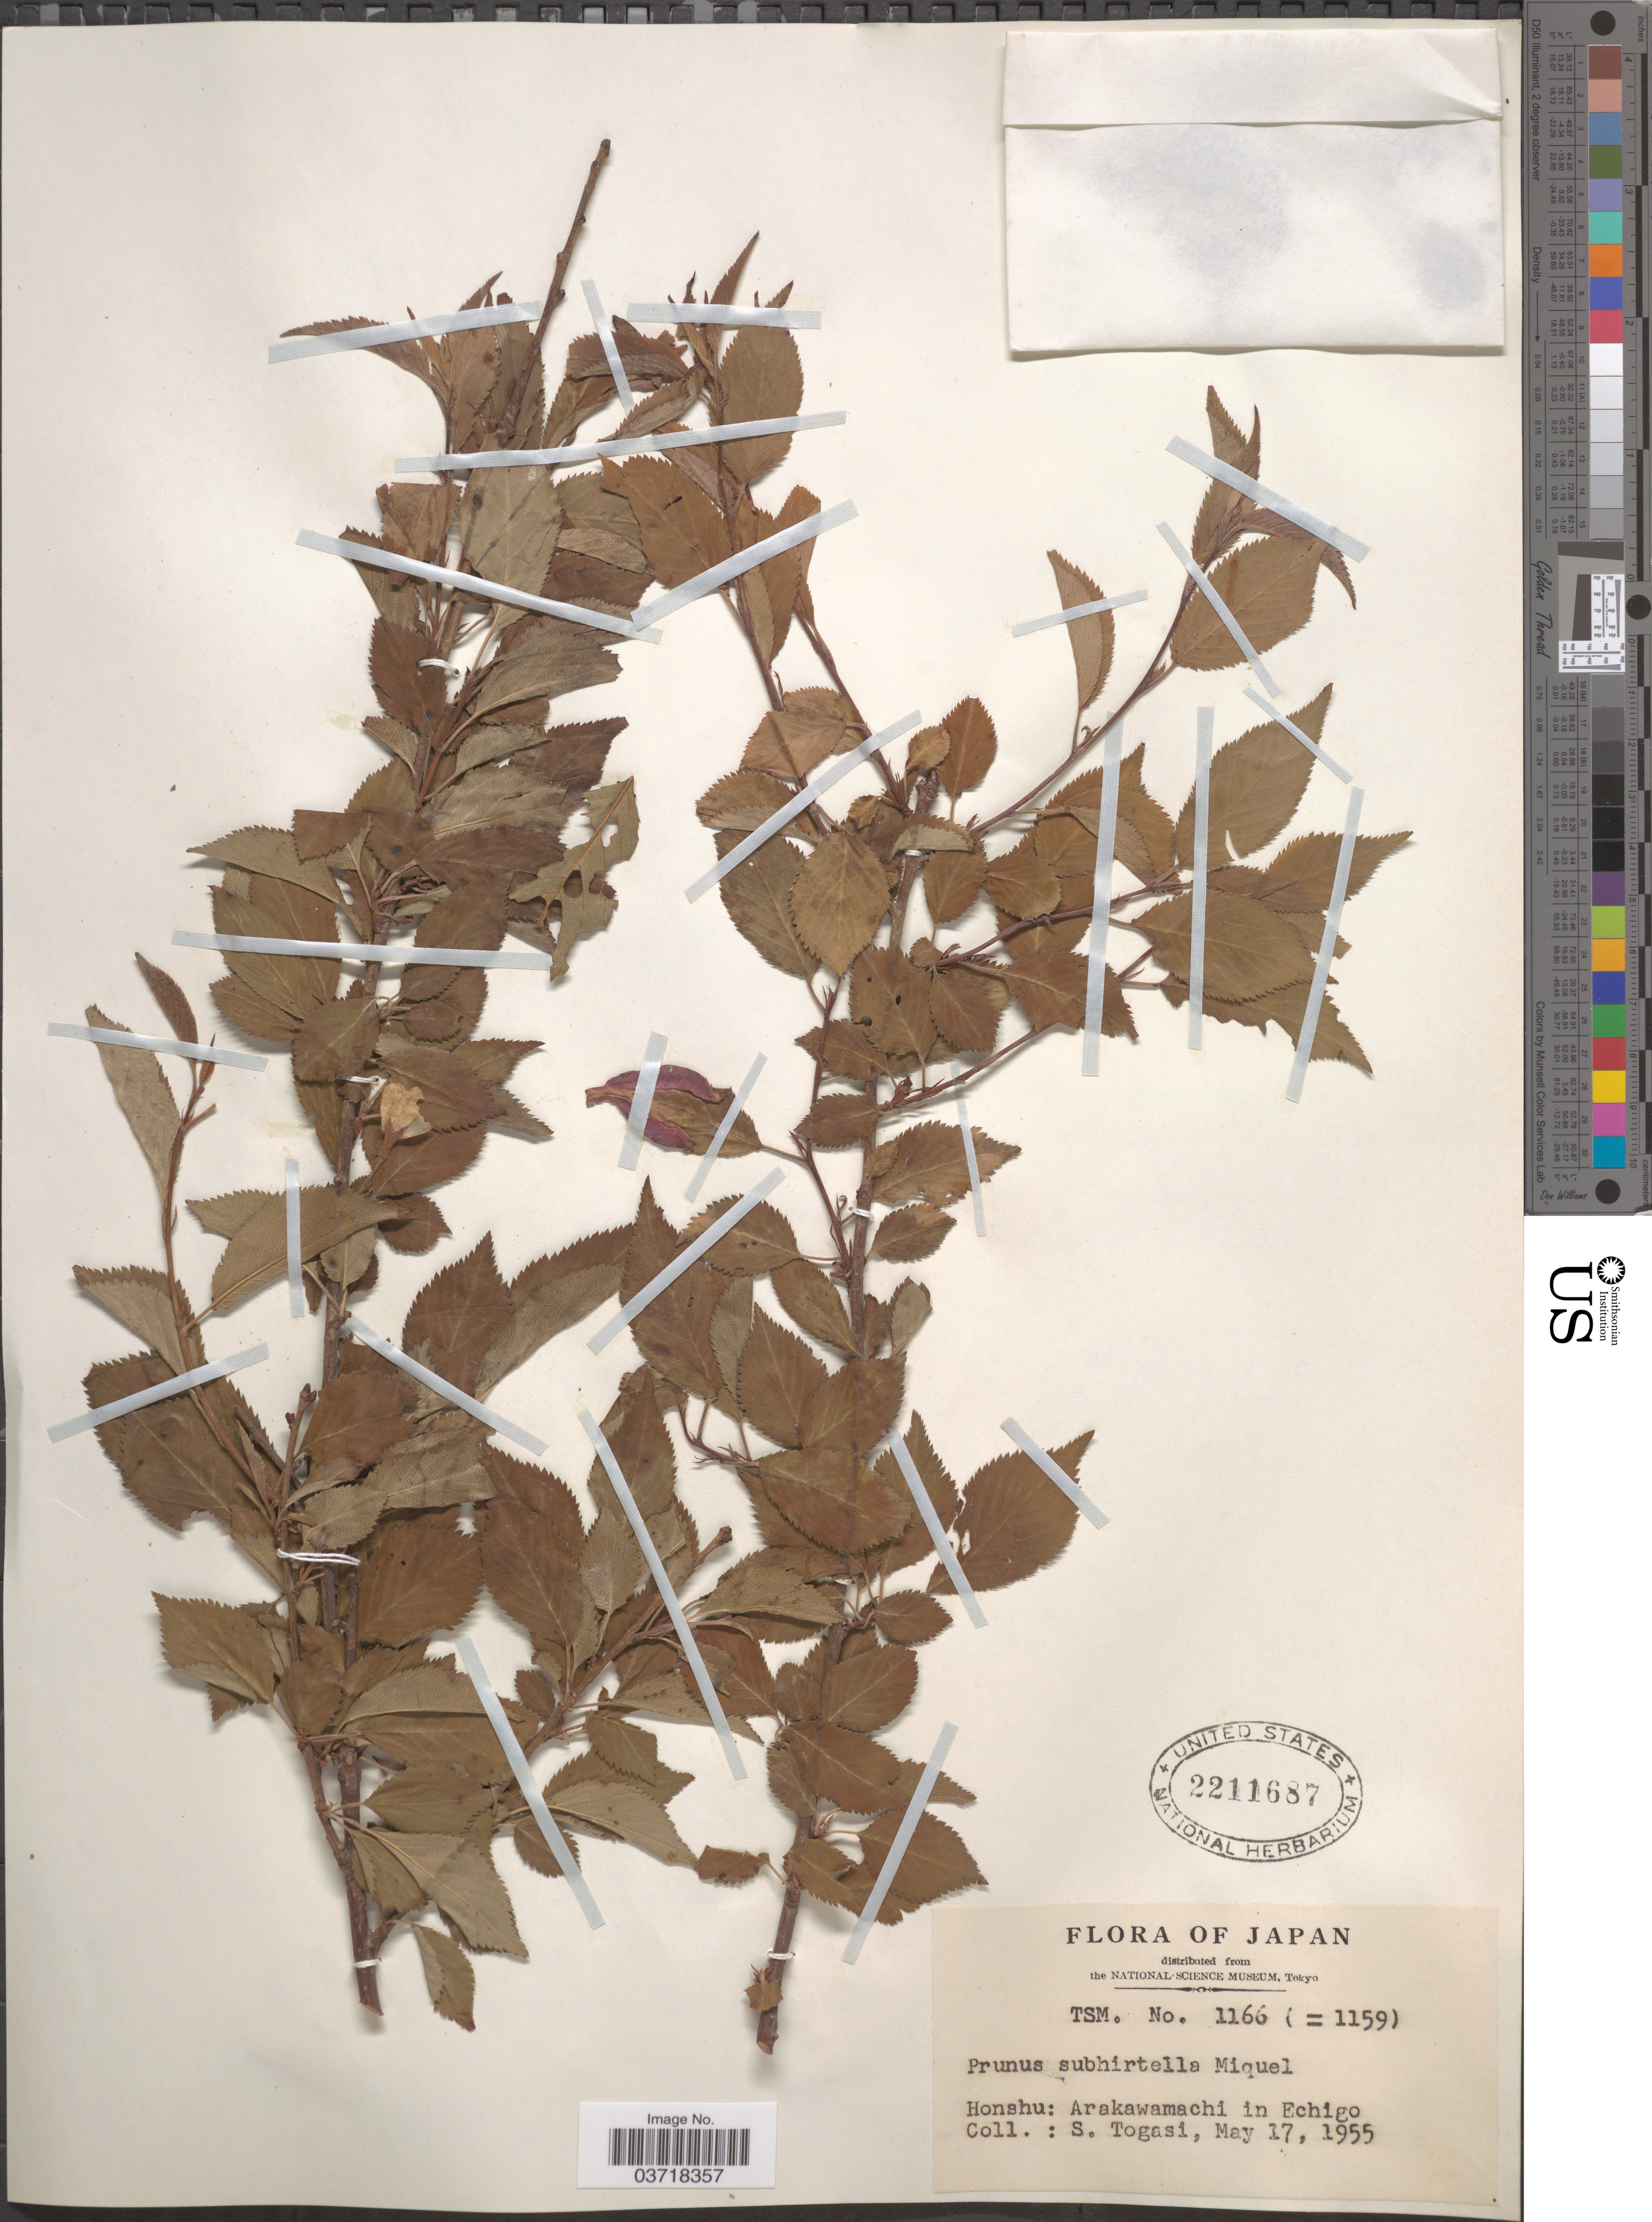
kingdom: Plantae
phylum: Tracheophyta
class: Magnoliopsida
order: Rosales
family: Rosaceae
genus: Prunus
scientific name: Prunus subhirtella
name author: Miq.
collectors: S. Togasi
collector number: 1166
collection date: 1955-05-17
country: Japan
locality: Honshu: Arakawamachi in Echigo.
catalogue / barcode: US 2211687